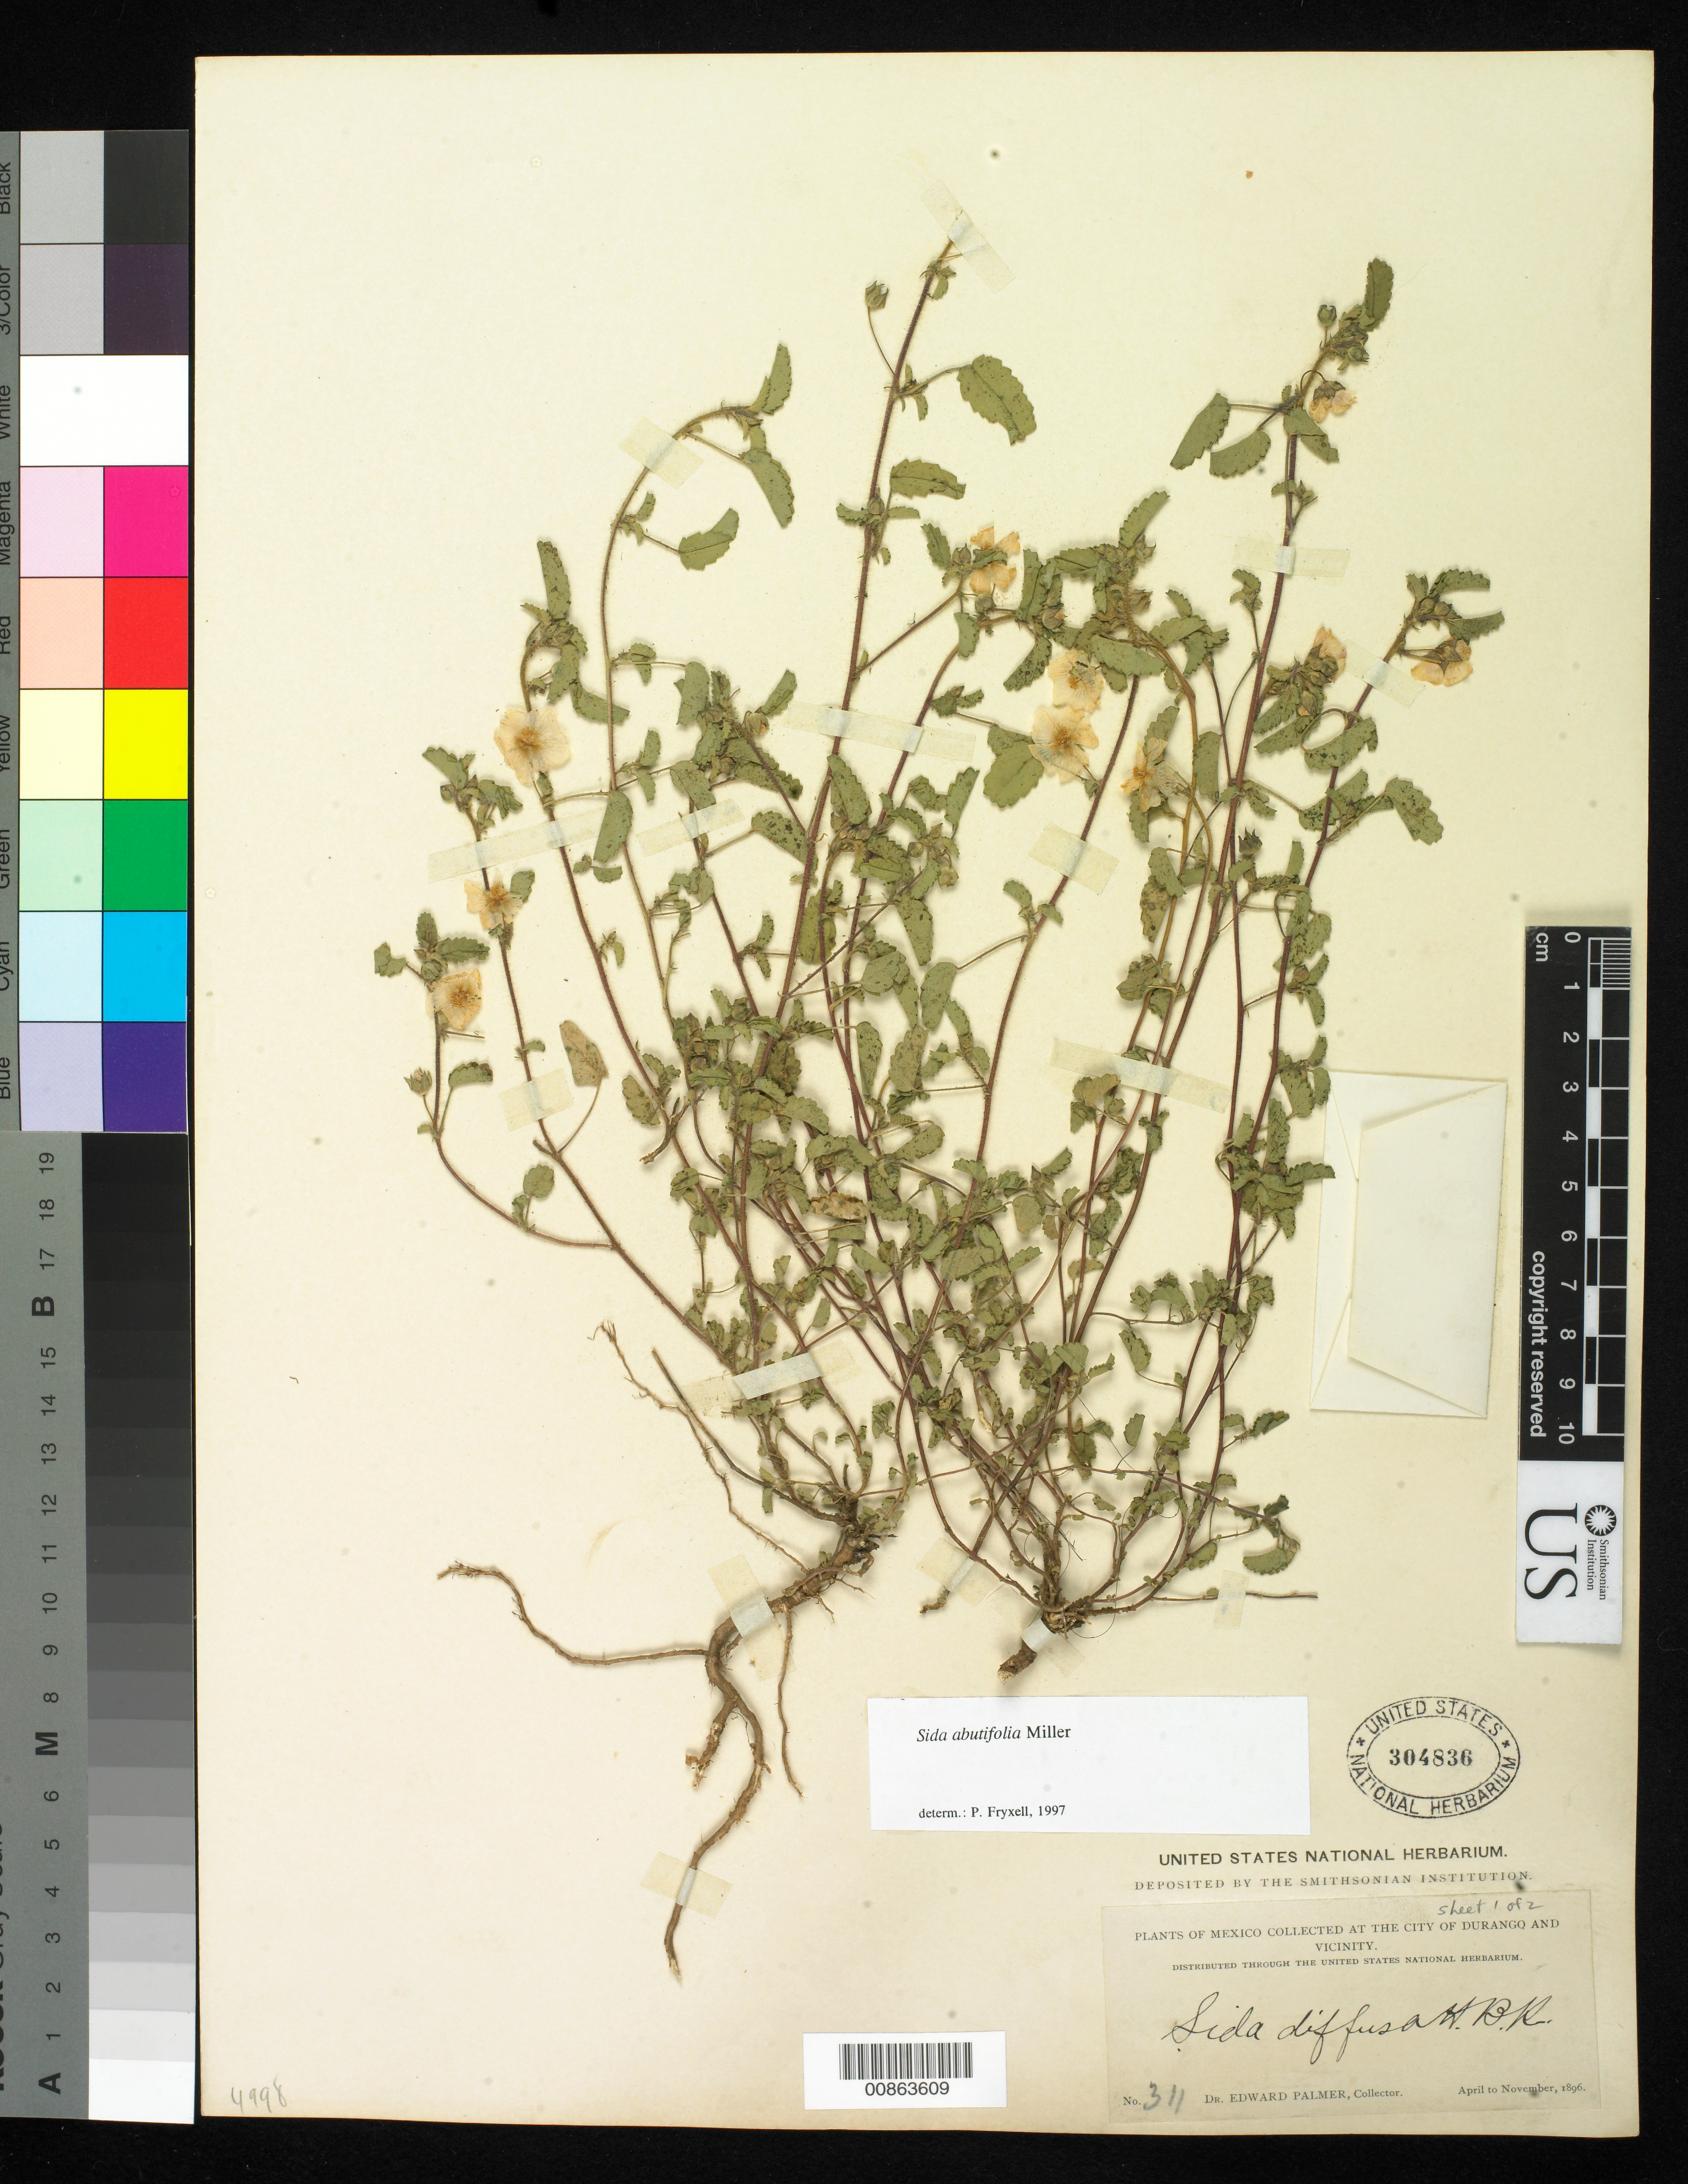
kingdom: Plantae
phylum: Tracheophyta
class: Magnoliopsida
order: Malvales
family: Malvaceae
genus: Sida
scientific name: Sida abutilifolia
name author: Mill.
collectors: E. Palmer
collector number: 311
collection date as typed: Apr 1896 to -- Nov 1896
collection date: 1896-04/1896-11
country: Mexico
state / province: Durango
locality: City of Durango and vicinity.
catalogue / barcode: US 304836